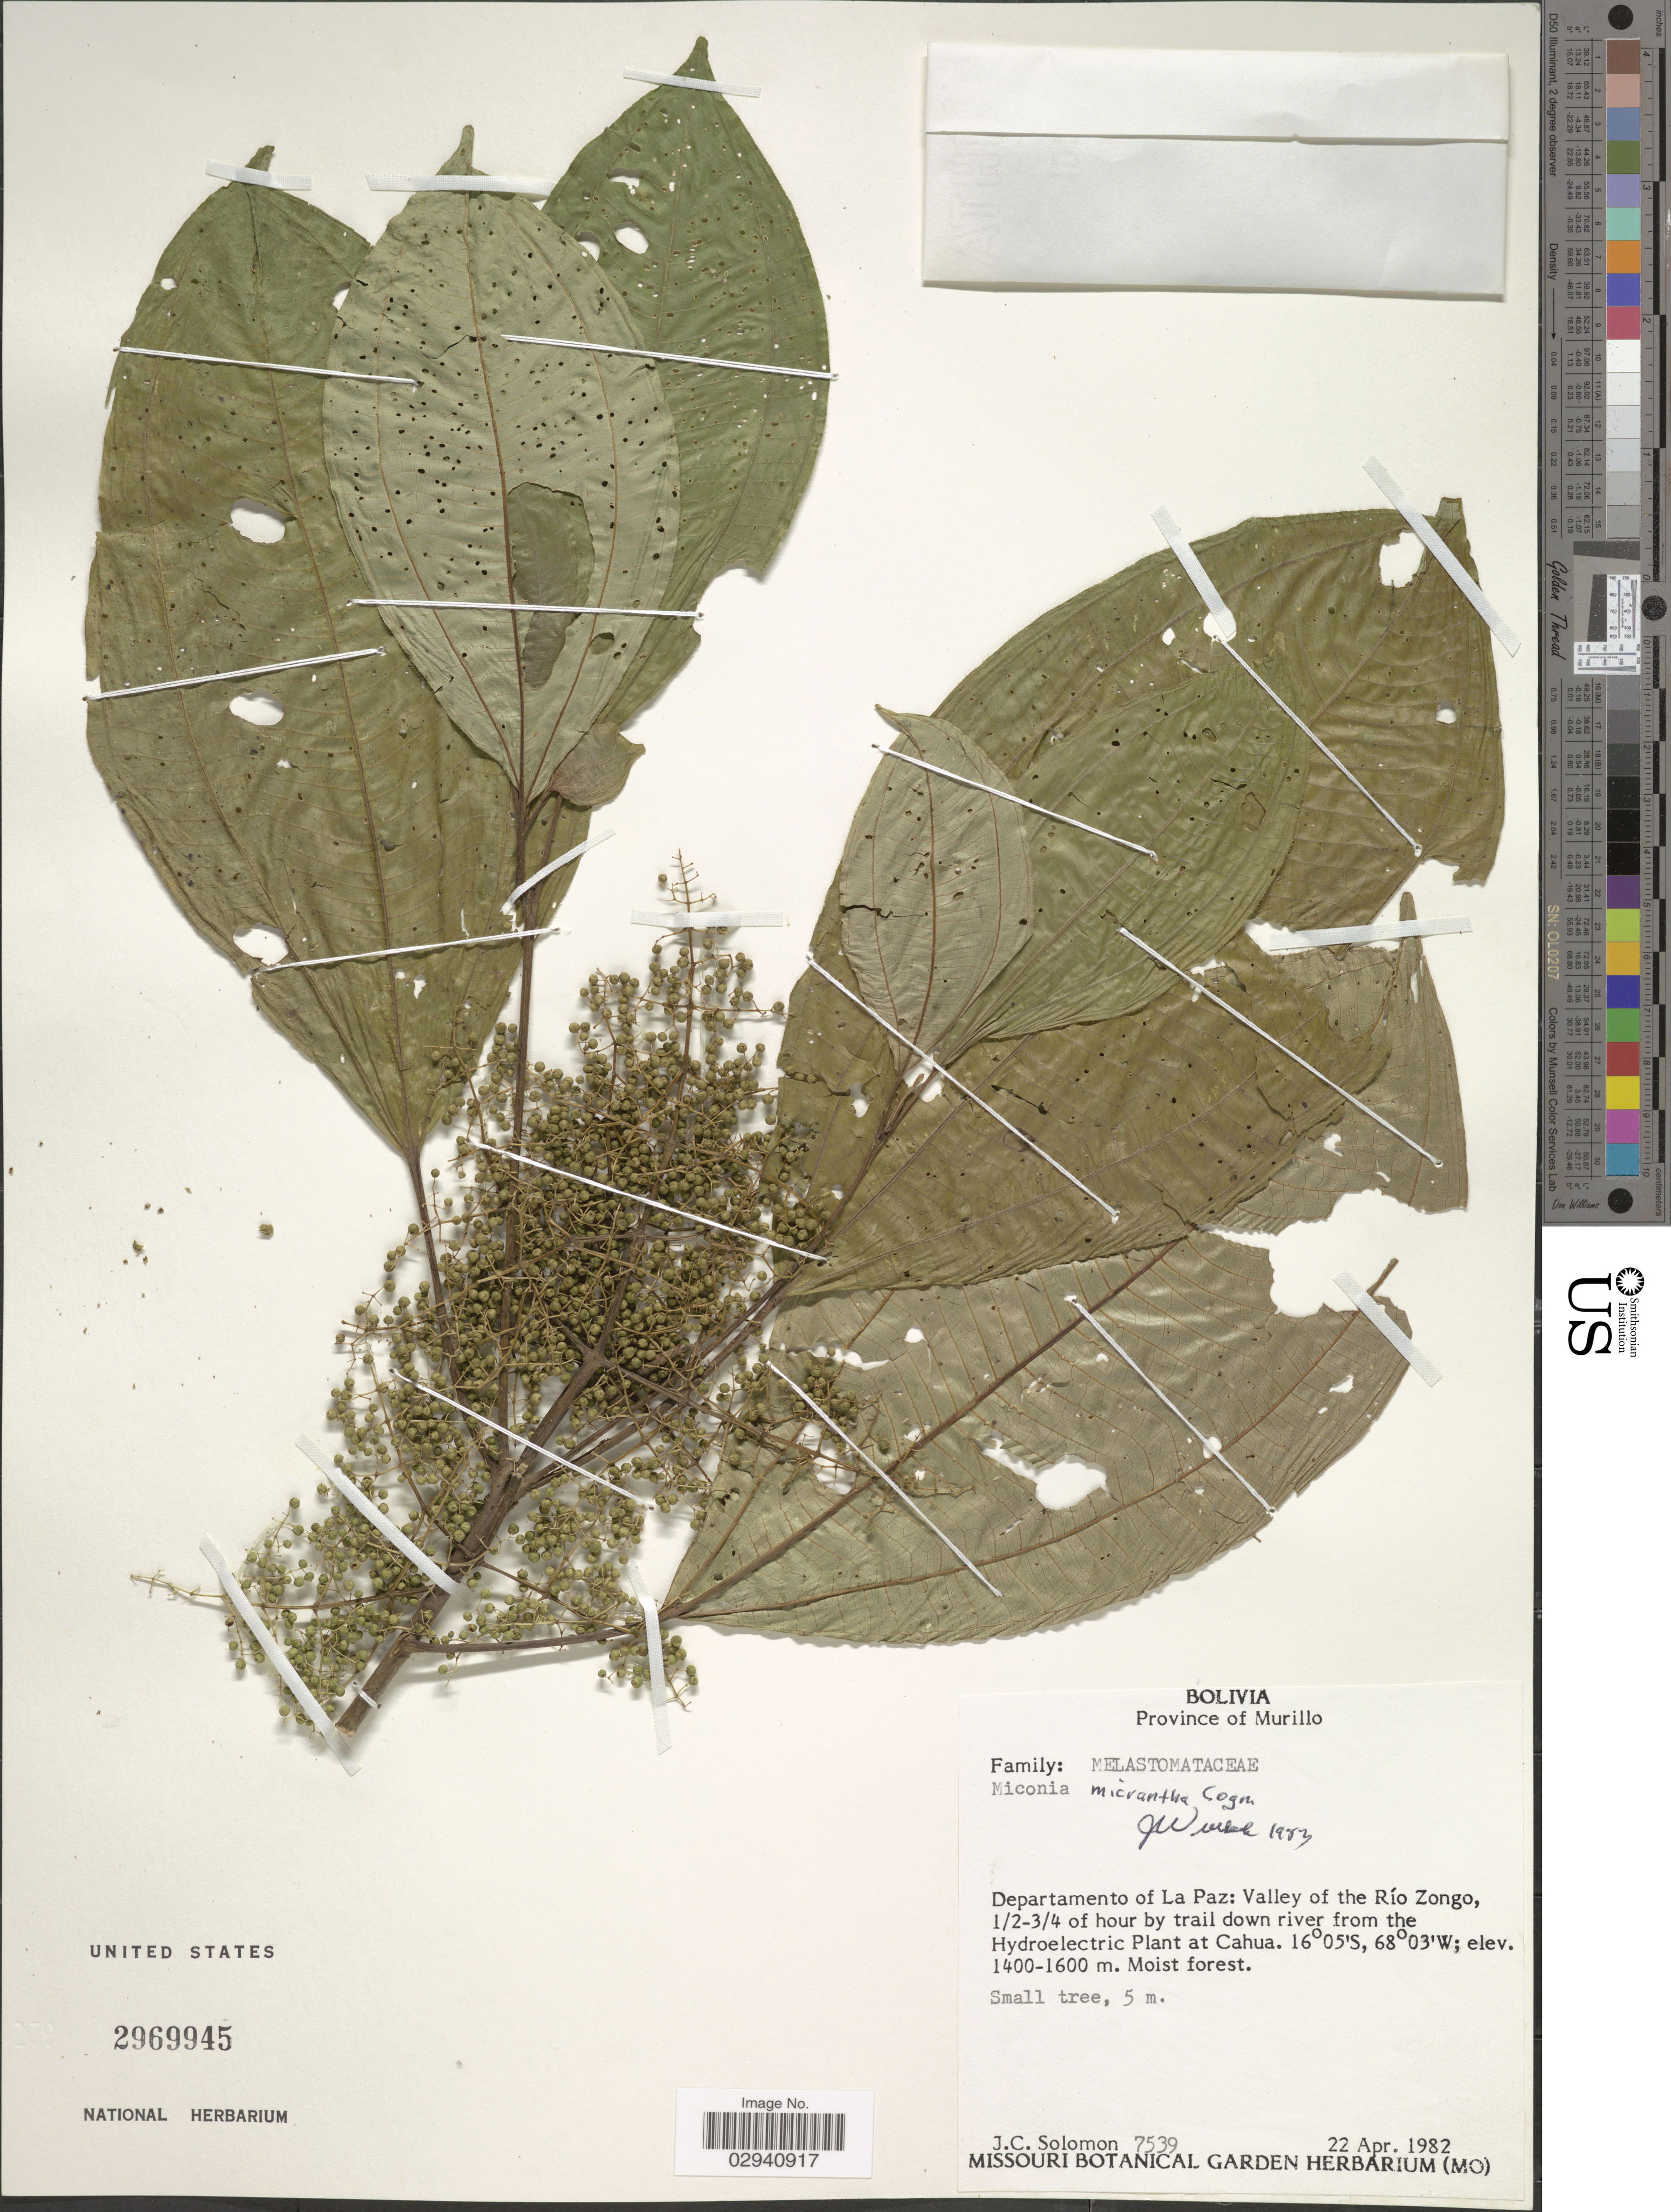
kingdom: Plantae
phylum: Tracheophyta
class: Magnoliopsida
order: Myrtales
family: Melastomataceae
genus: Miconia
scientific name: Miconia micrantha Pittier, nom. illeg.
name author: Pittier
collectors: J. C. Solomon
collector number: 7539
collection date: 1982-04-22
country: Bolivia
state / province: La Paz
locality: Province of Murillo. Departamento of La Paz: Valley of the Río Zongo, 1/2-3/4 of hour by trail down river from the Hydroelectric Plant at Cahua.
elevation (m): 1400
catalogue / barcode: US 2969945